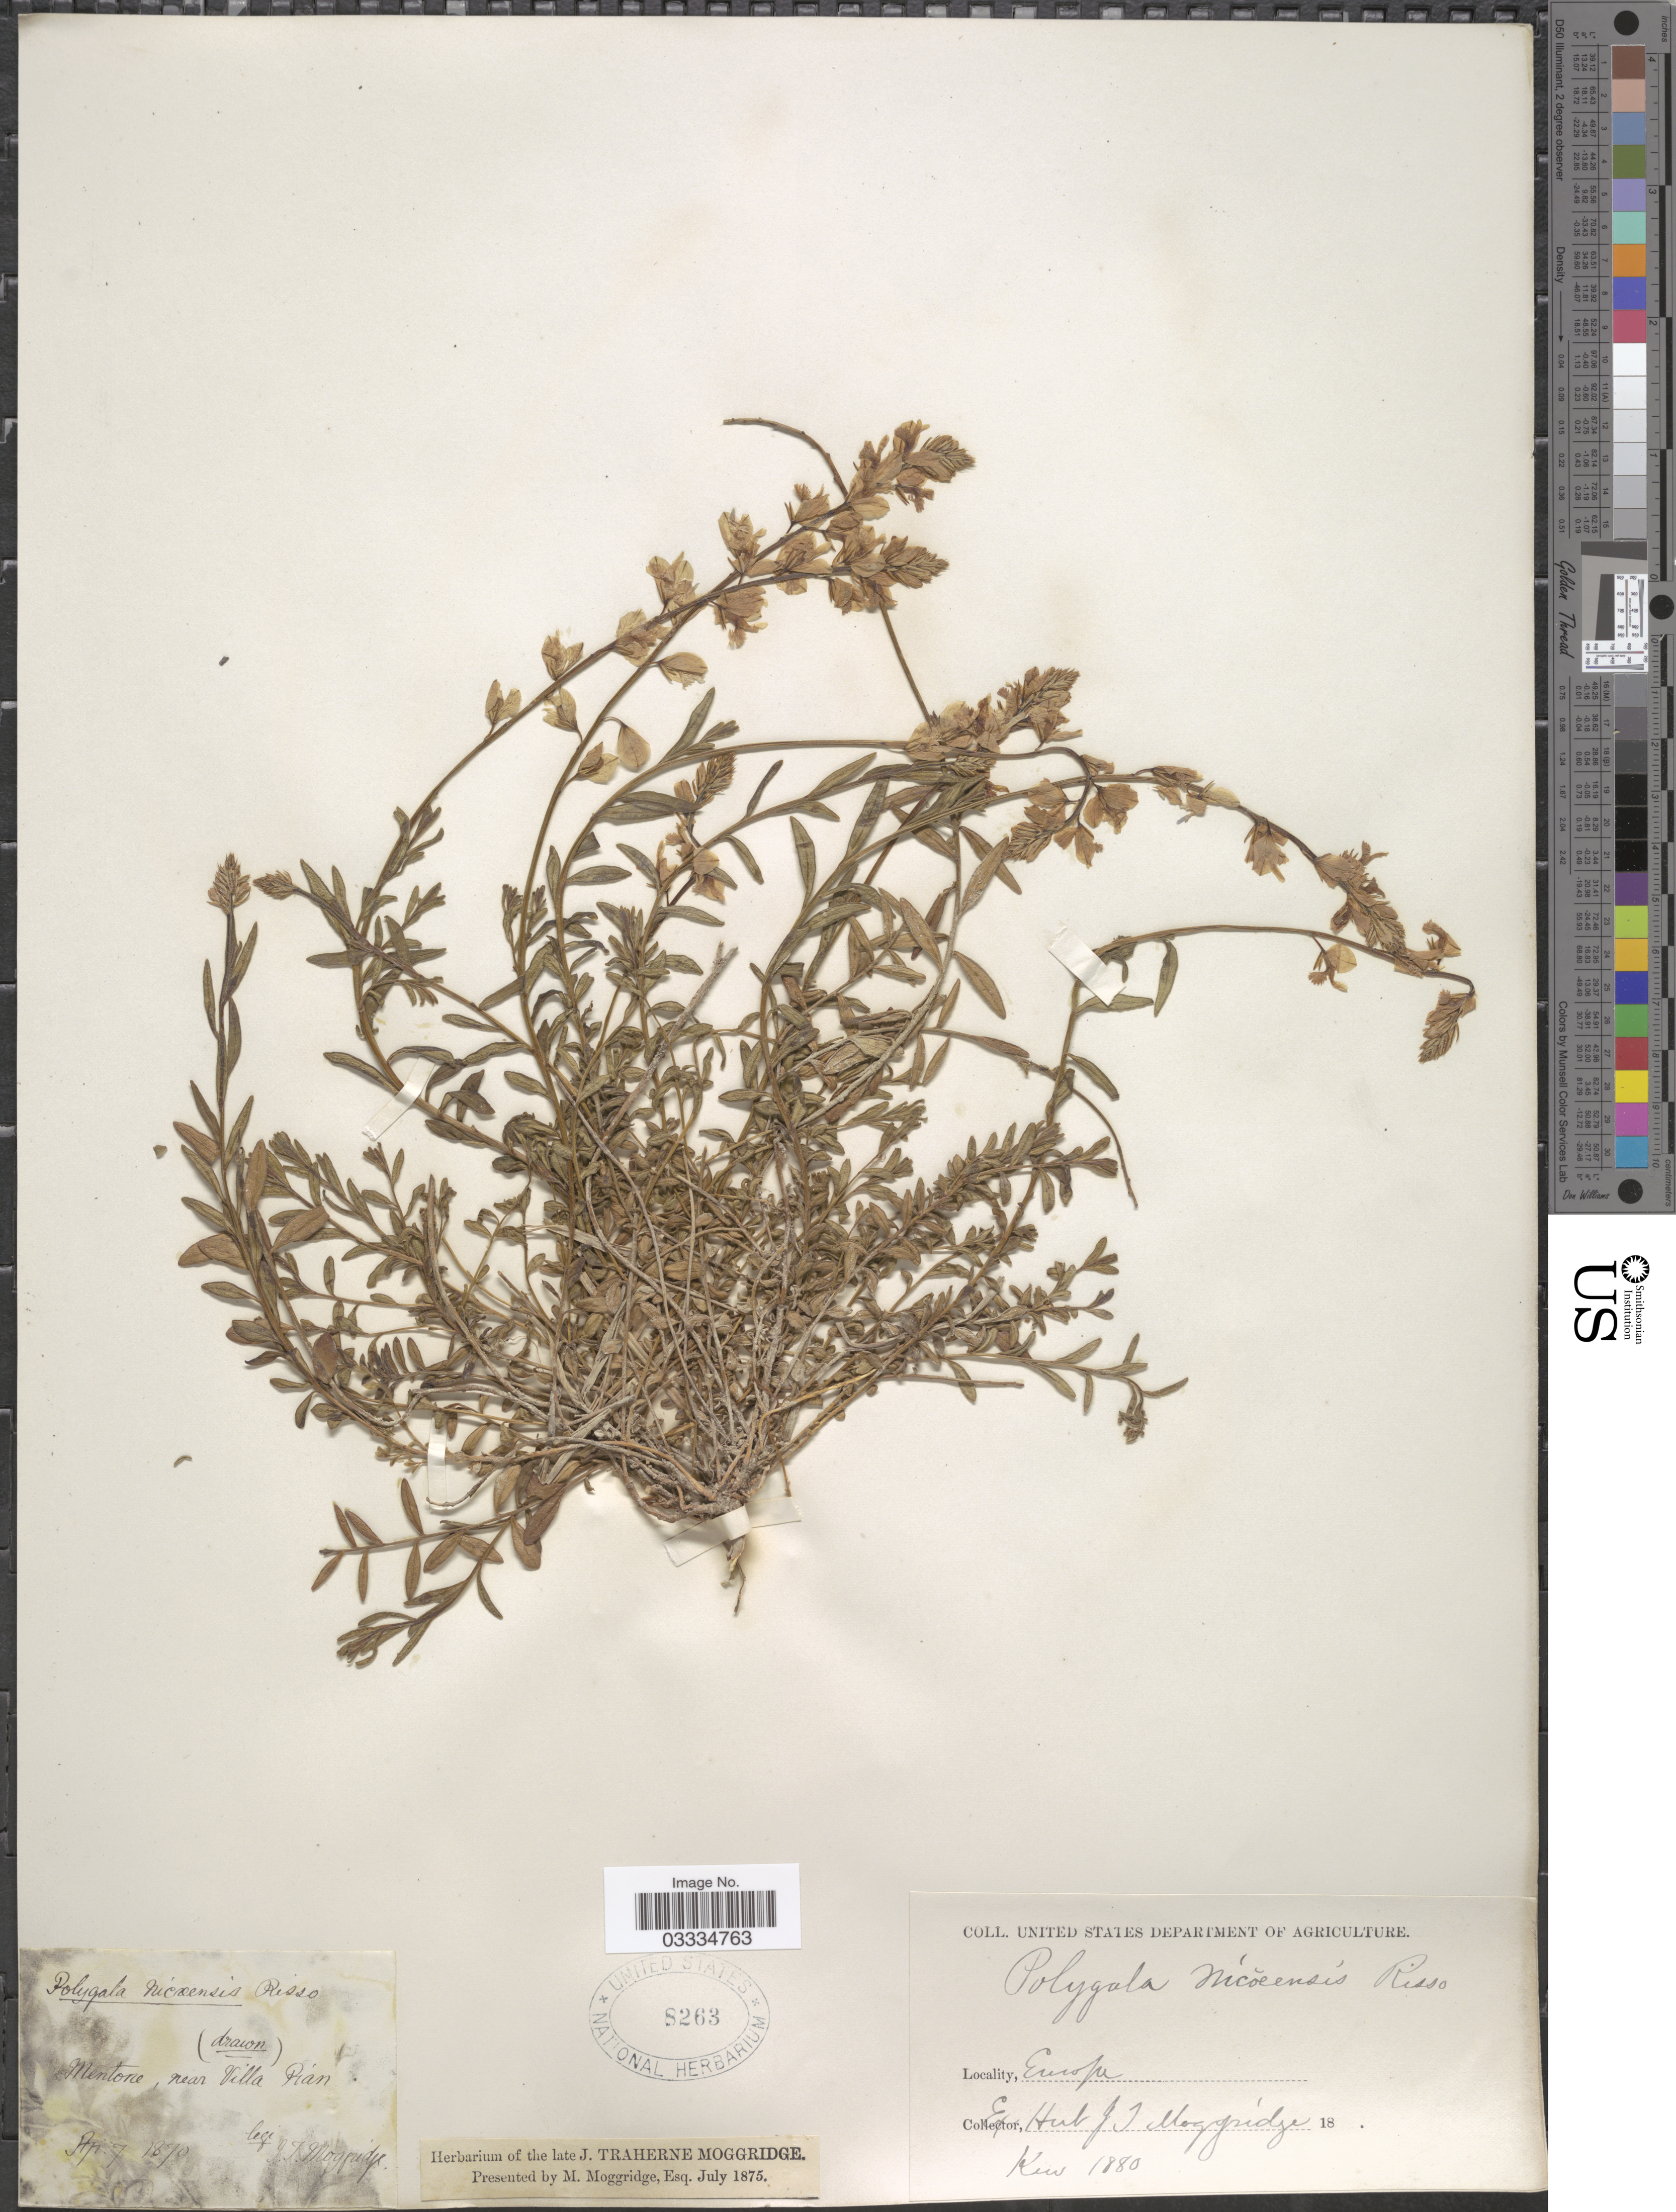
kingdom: Plantae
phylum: Tracheophyta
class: Magnoliopsida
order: Fabales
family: Polygalaceae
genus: Polygala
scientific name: Polygala nicaraguensis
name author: Chodat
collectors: J. T. Moggridge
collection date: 1870-04-07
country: France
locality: Mentone, near Villa Pian. Europe.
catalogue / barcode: US 8263